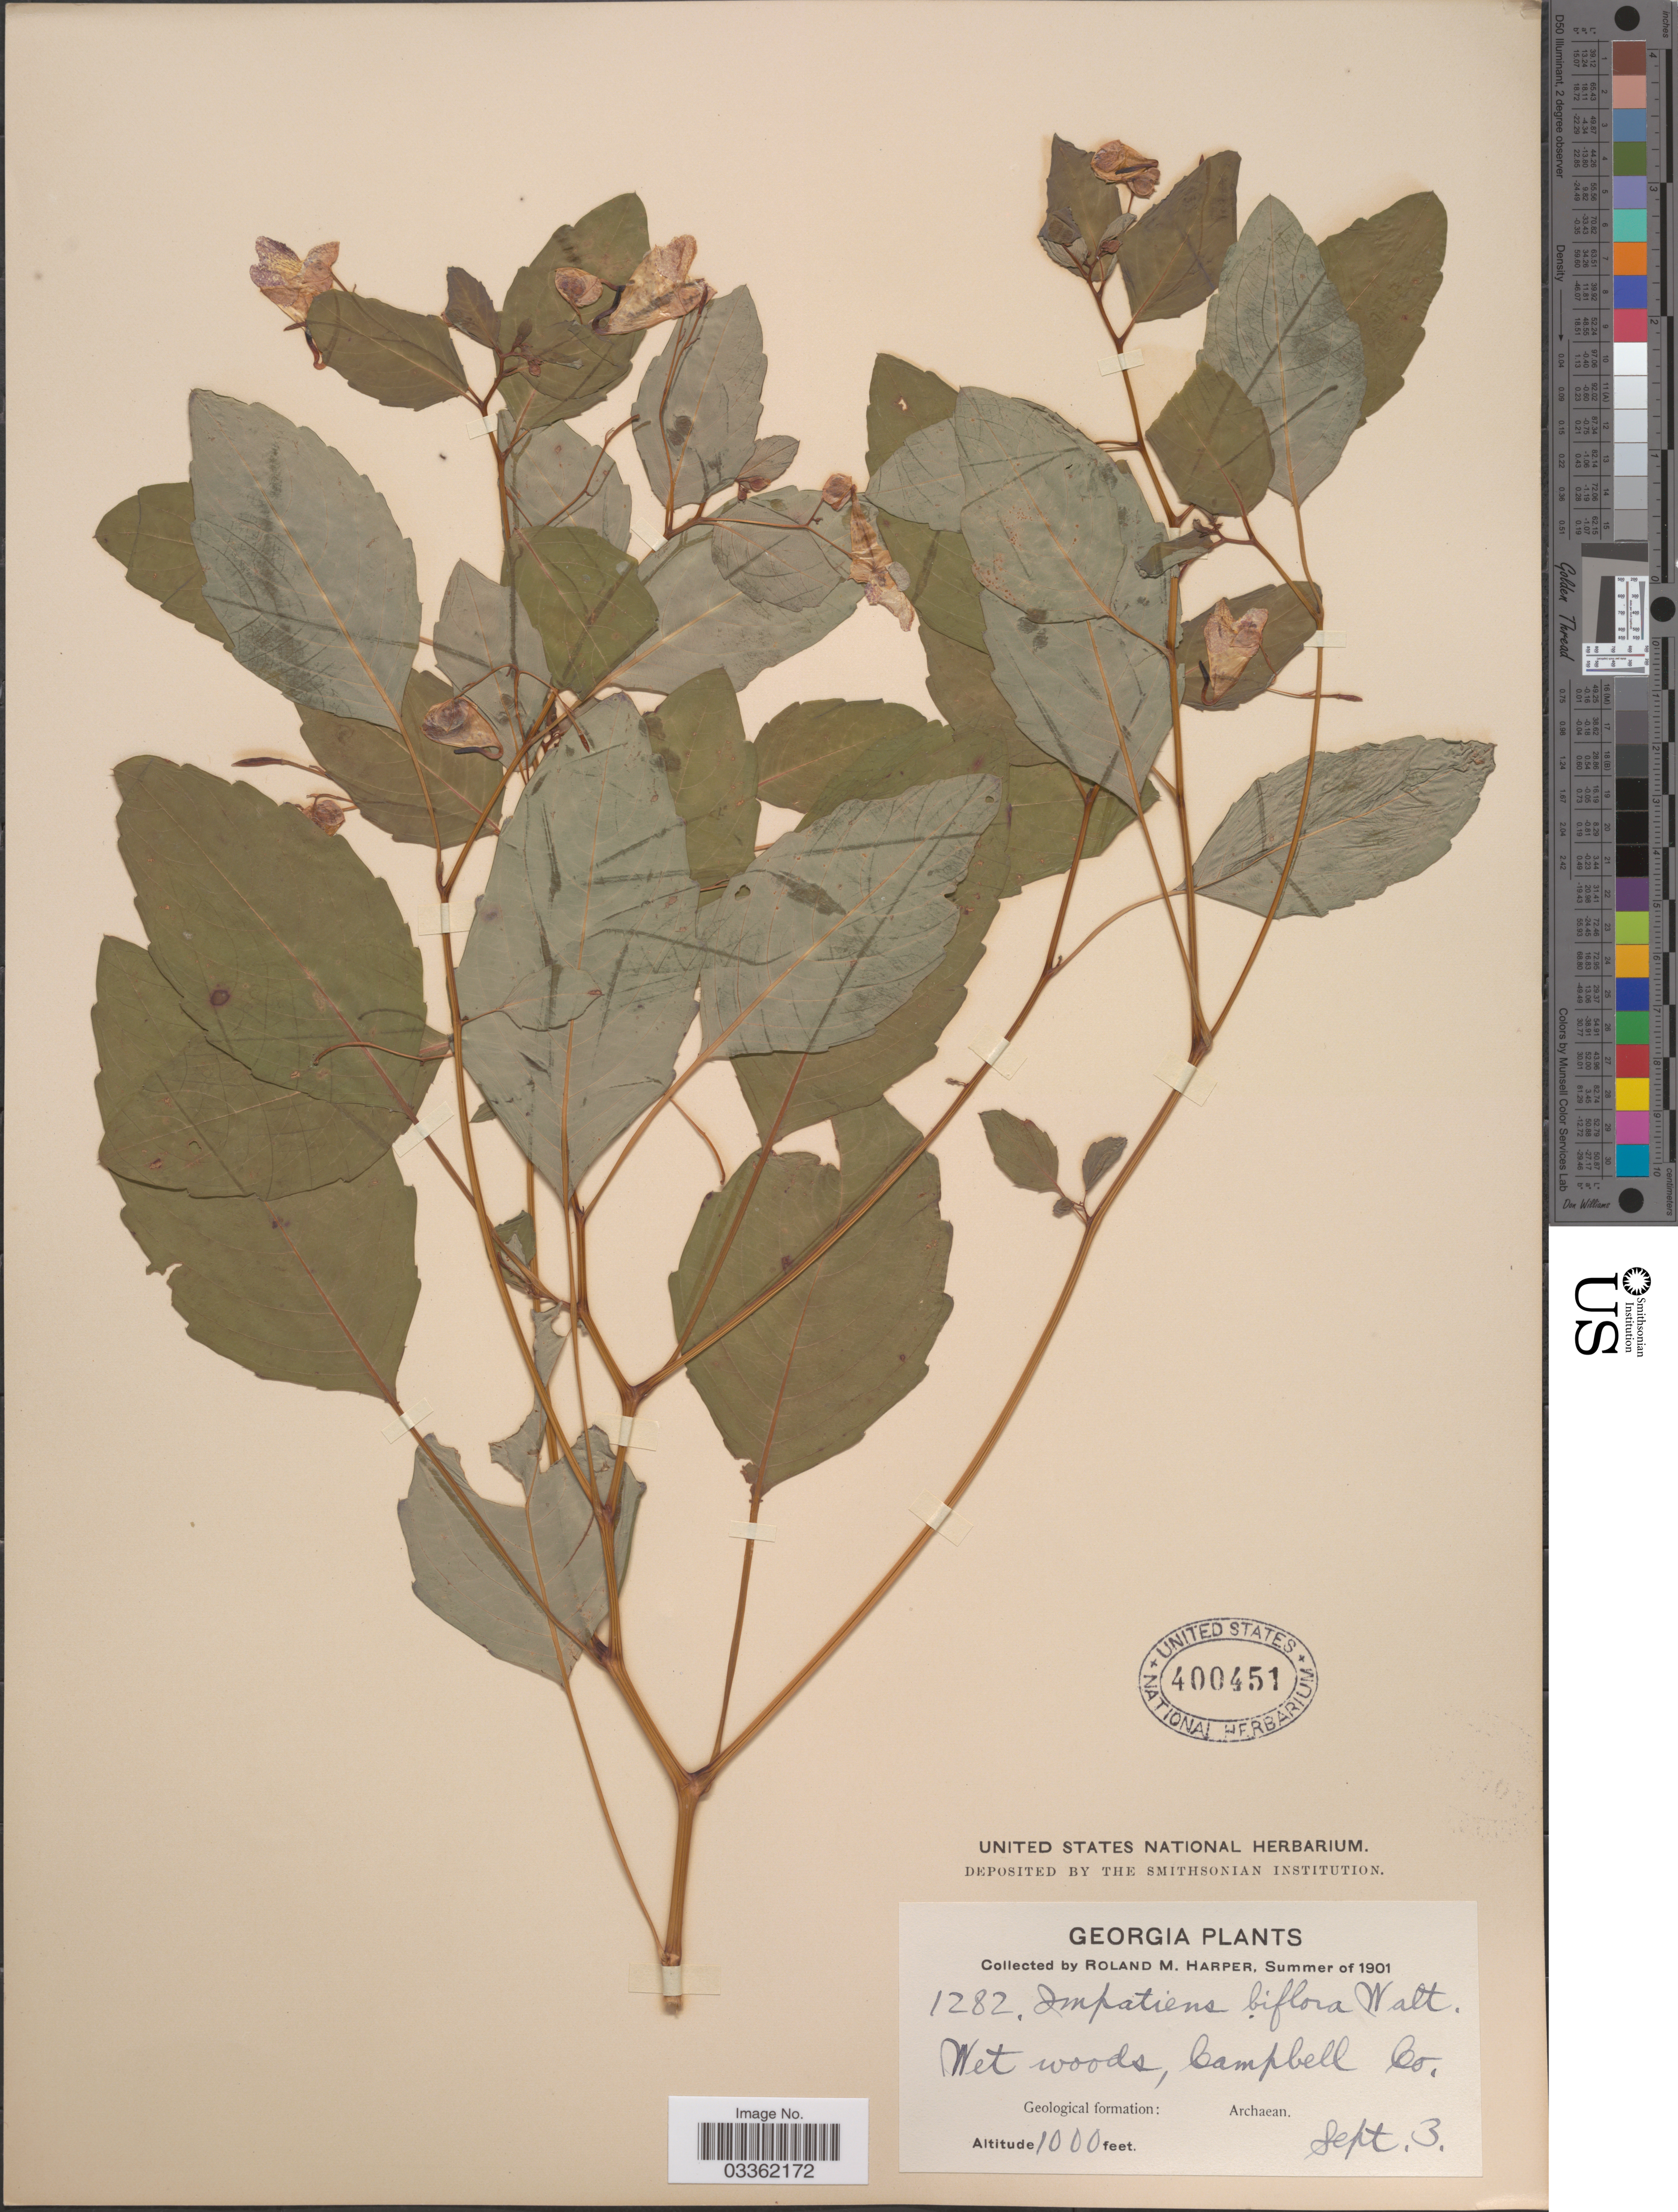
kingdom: Plantae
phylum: Tracheophyta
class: Magnoliopsida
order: Ericales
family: Balsaminaceae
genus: Impatiens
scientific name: Impatiens capensis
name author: Meerb.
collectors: R. M. Harper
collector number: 1282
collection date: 1901-09-03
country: United States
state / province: Georgia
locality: Campbell Co. Geological formation: Archaean.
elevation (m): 305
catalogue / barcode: US 400451